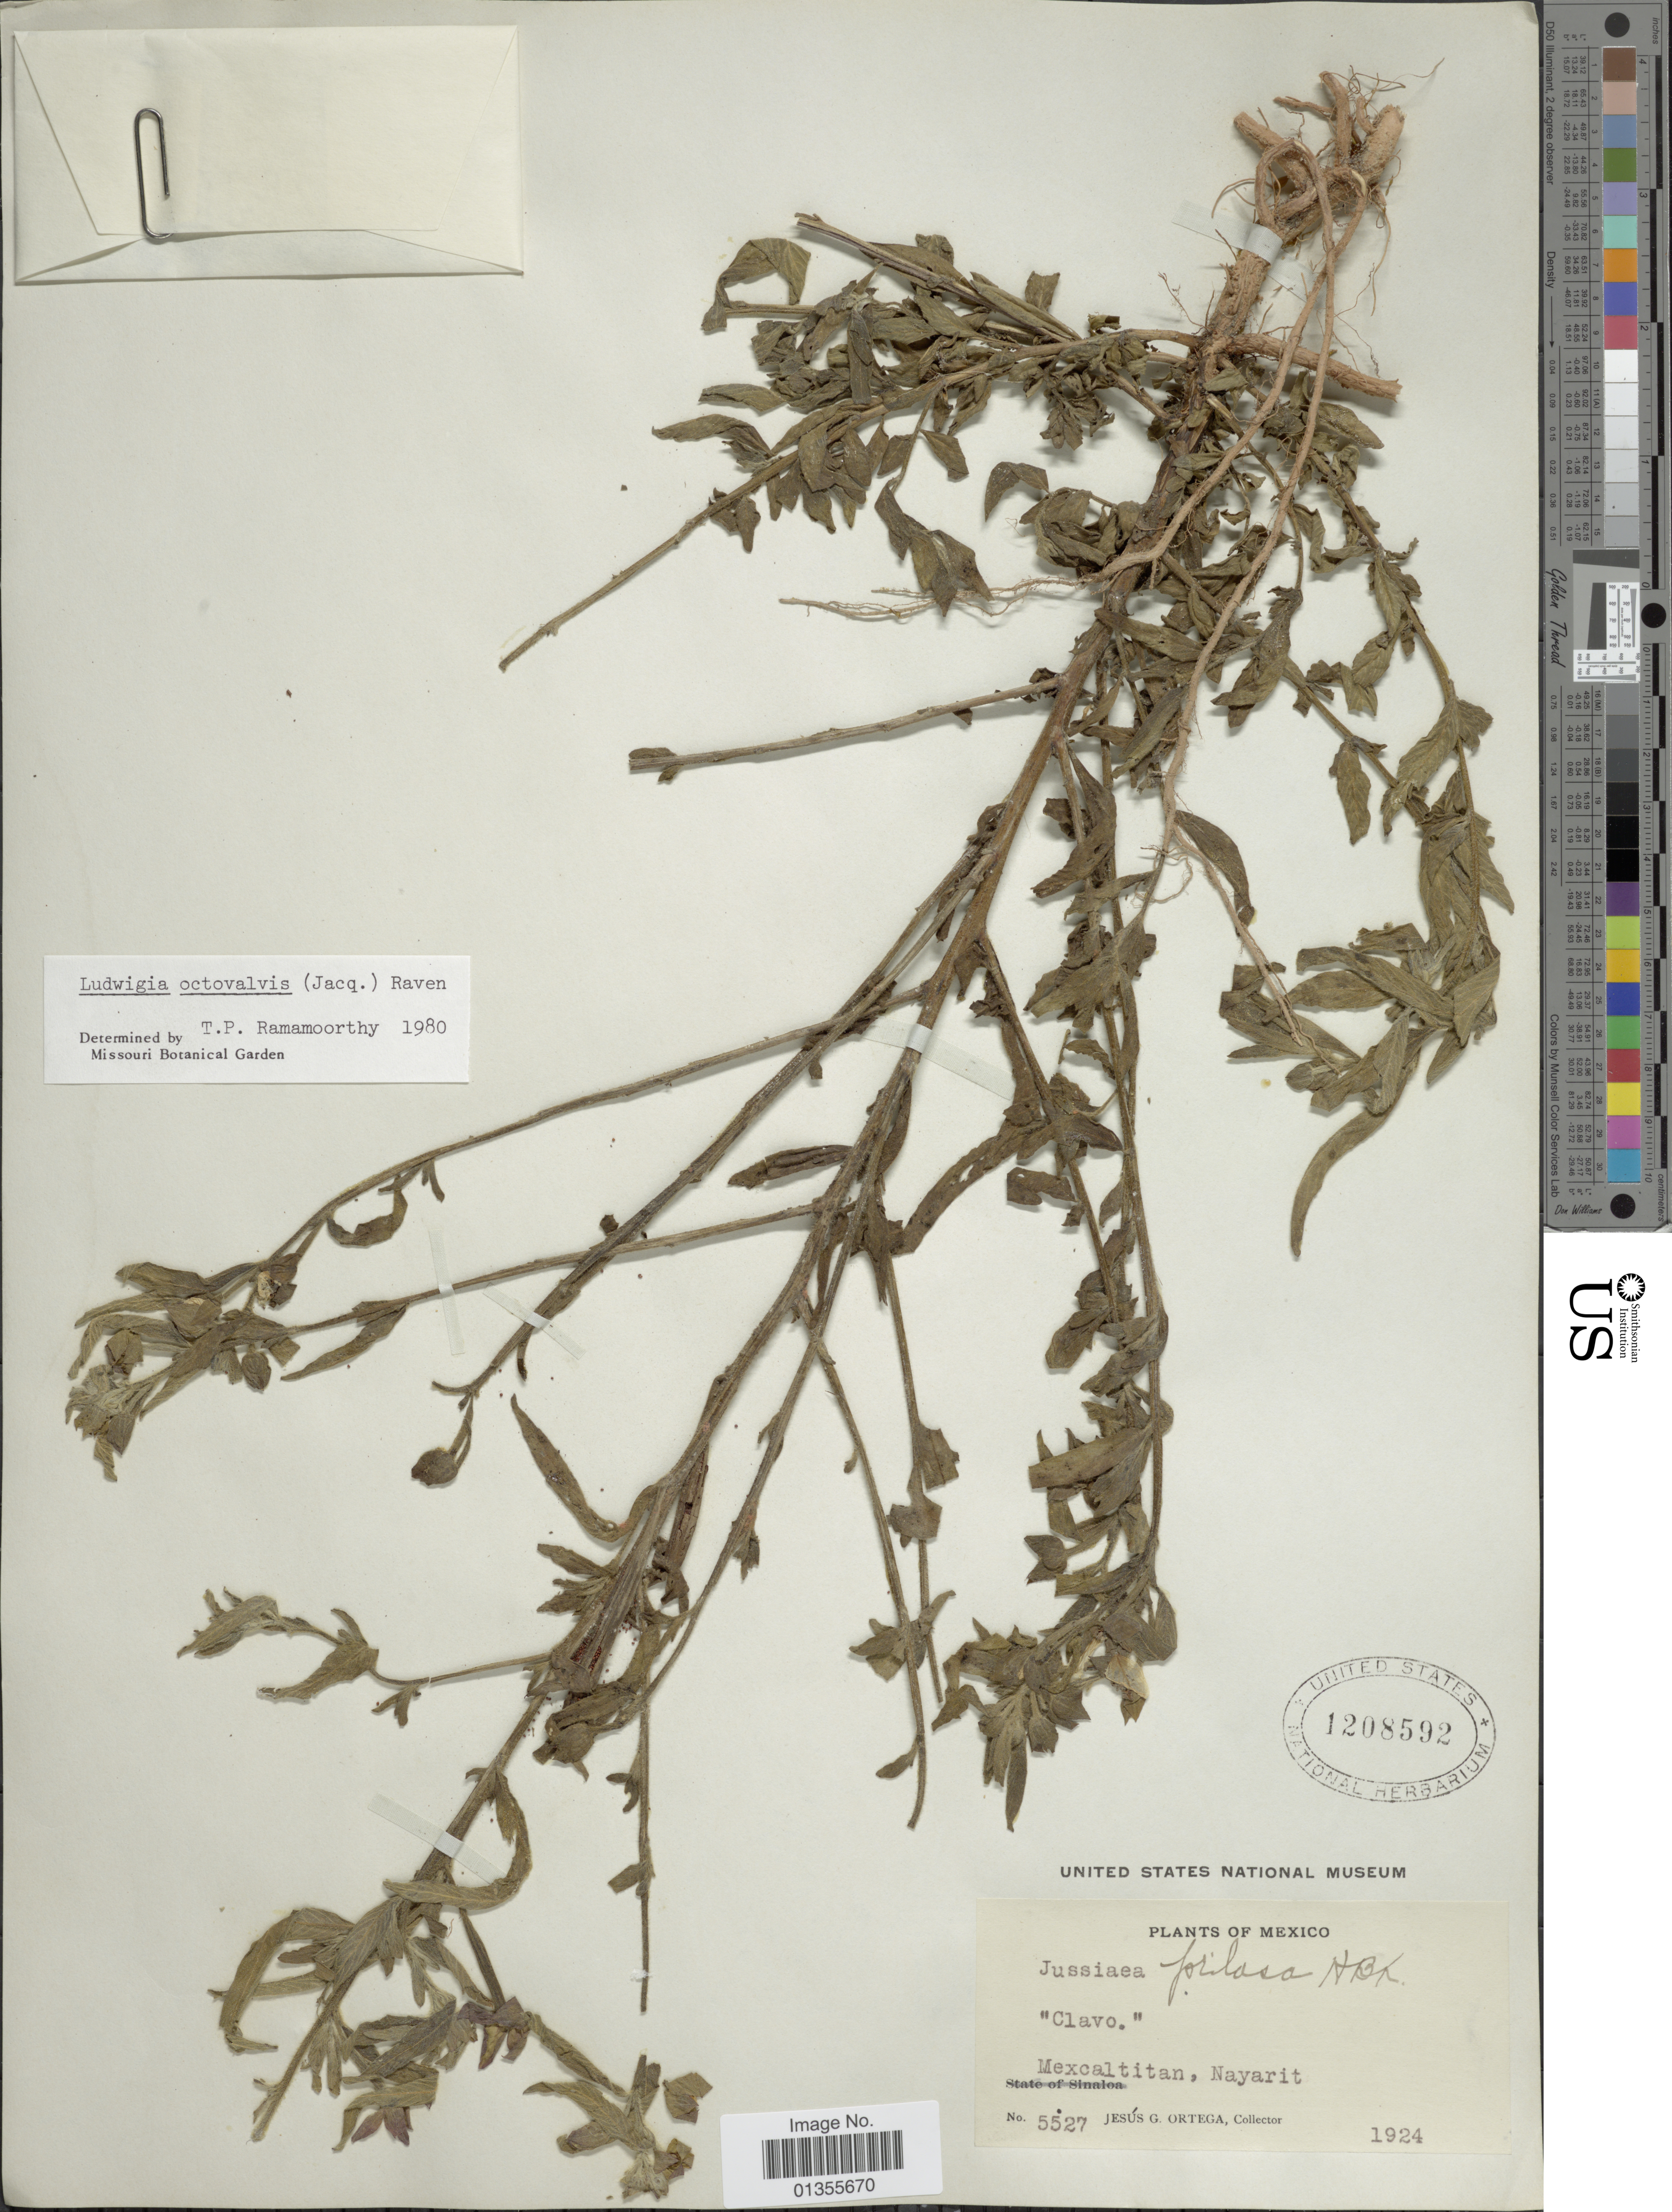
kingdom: Plantae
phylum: Tracheophyta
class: Magnoliopsida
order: Myrtales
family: Onagraceae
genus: Ludwigia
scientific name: Ludwigia octovalvis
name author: (Jacq.) P.H. Raven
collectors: J. Ortega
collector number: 5527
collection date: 1924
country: Mexico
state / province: Nayarit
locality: Mexcaltitan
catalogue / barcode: US 1208592